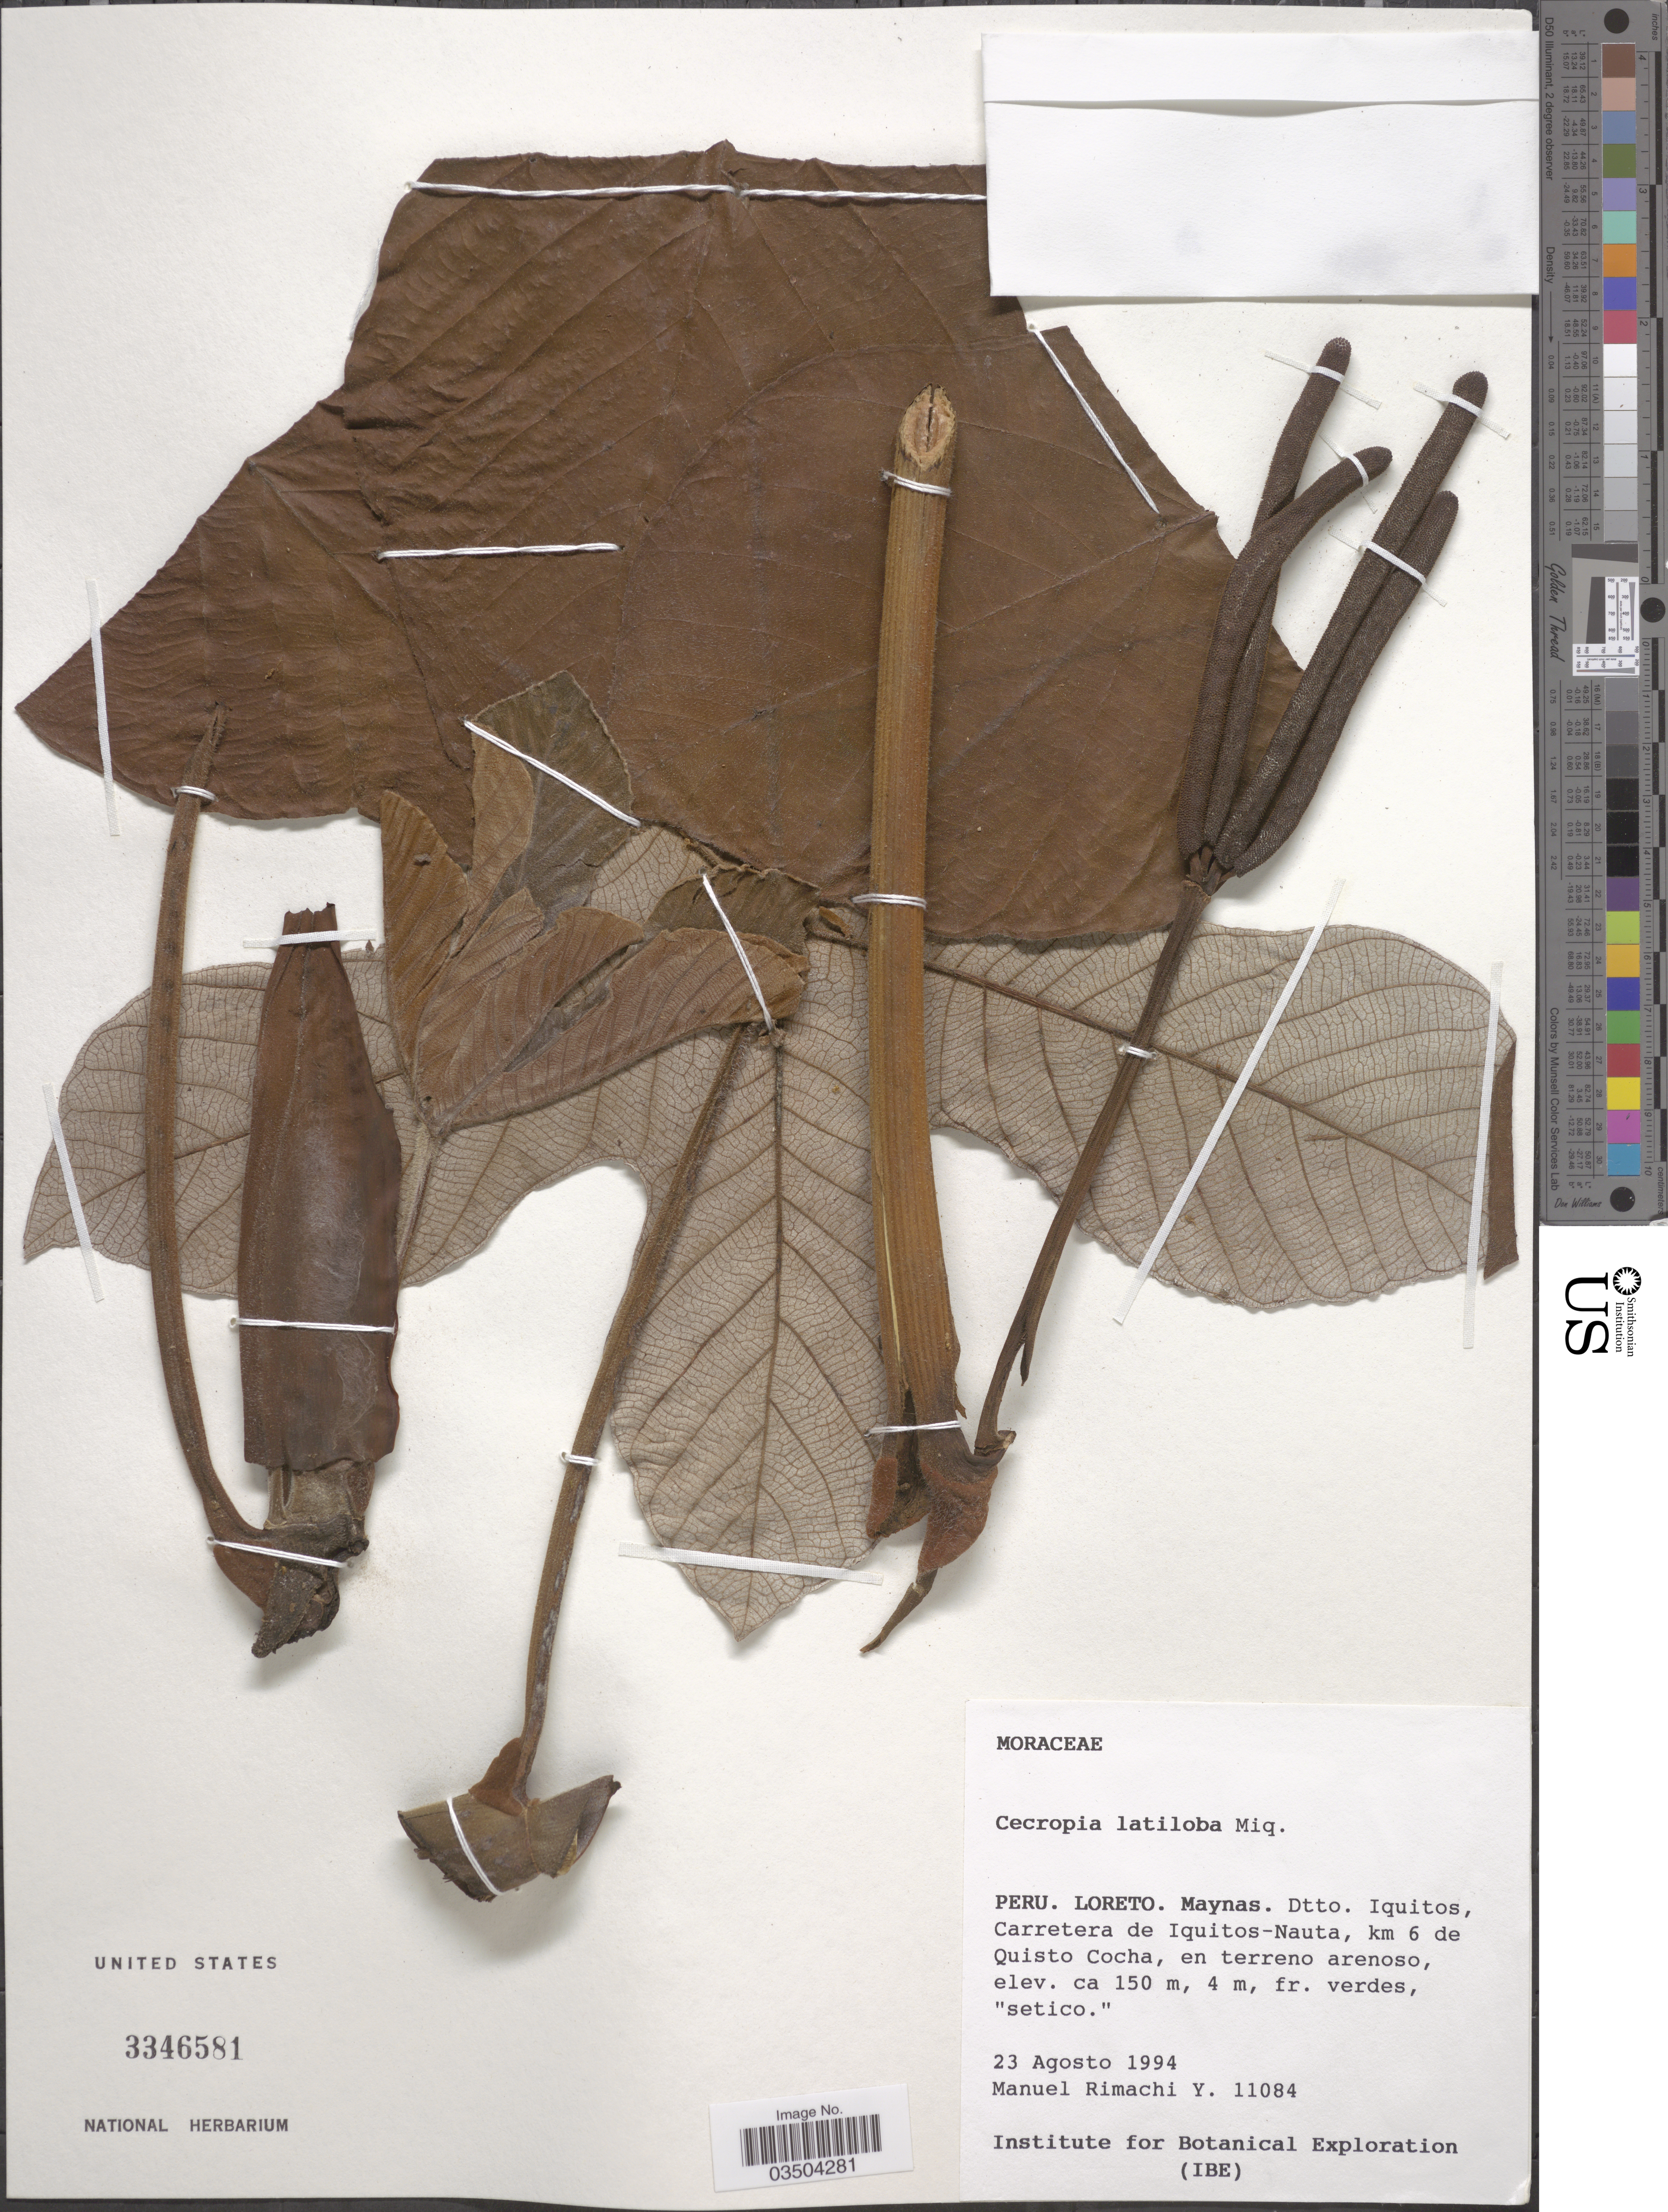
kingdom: Plantae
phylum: Tracheophyta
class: Magnoliopsida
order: Rosales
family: Urticaceae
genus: Cecropia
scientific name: Cecropia latiloba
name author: Miq.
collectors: M. Rimachi Y.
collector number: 11084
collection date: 1994-08-23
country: Peru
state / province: Loreto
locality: Maynas. Dtto. Iquitos, Carretera de Iquitos-Nauta, km 6 de Quisto Cocha, en terreno arenoso.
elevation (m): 150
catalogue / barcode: US 3346581